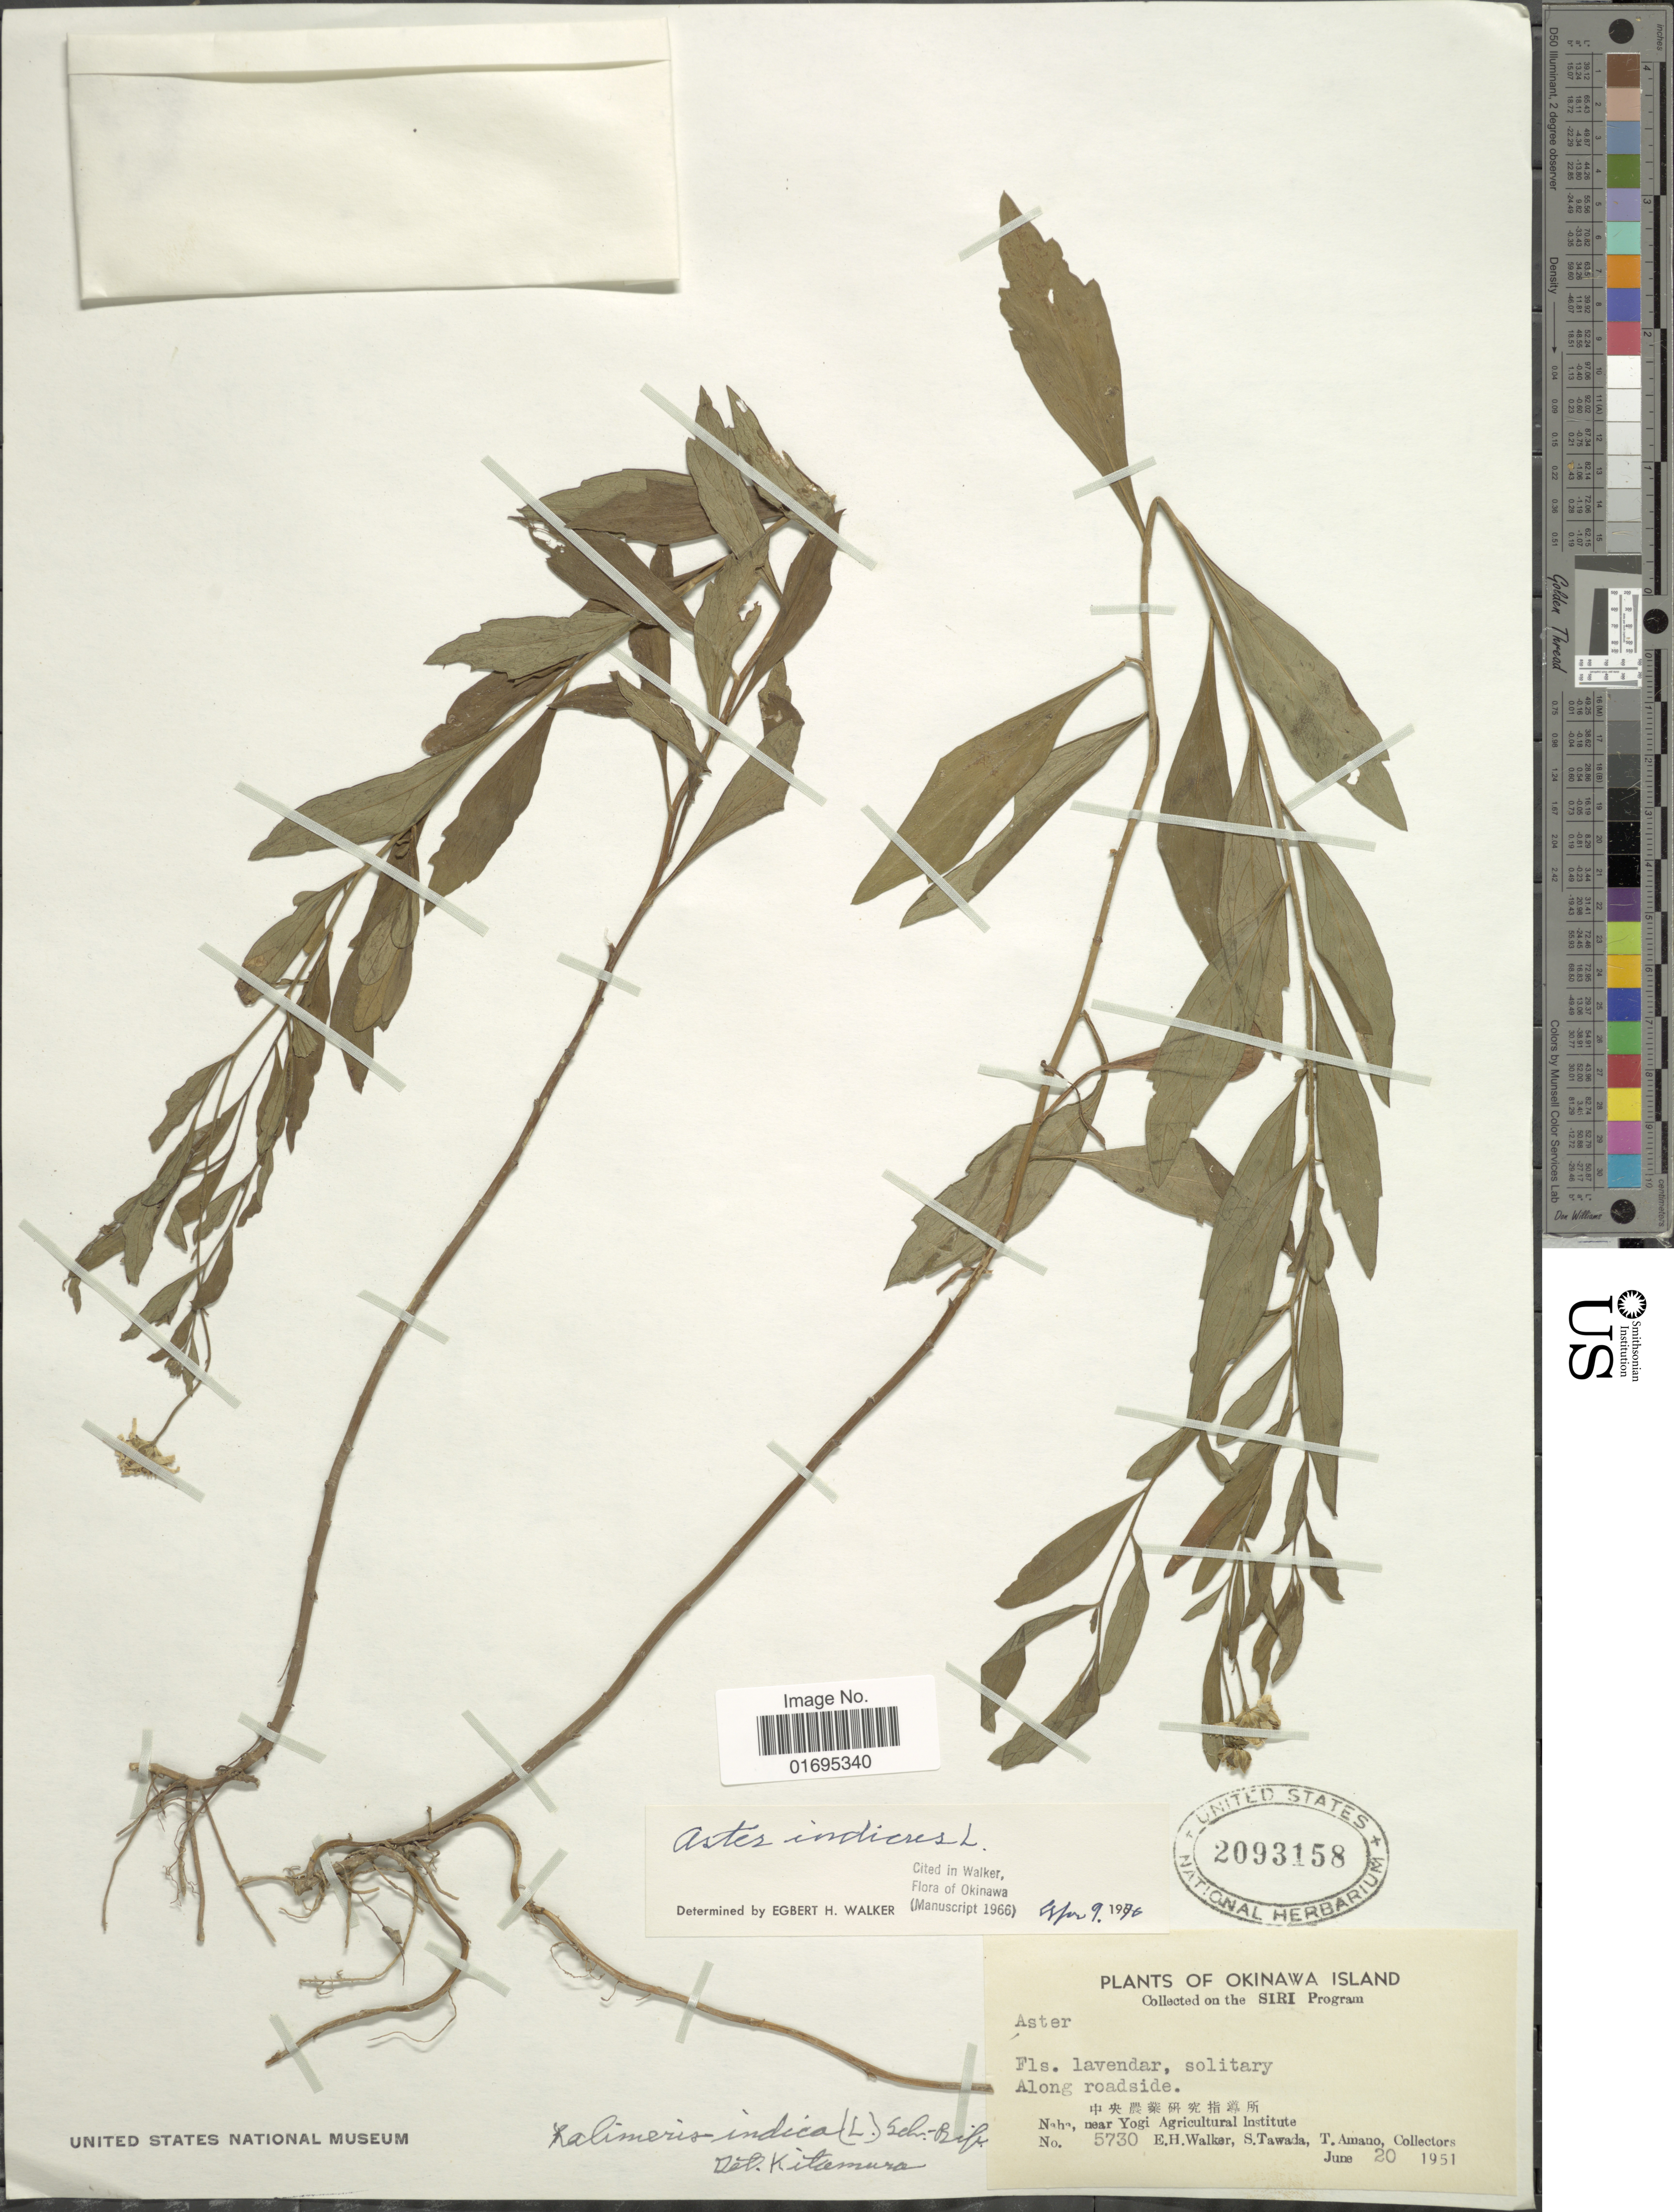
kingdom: Plantae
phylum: Tracheophyta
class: Magnoliopsida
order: Asterales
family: Asteraceae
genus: Kalimeris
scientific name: Kalimeris indica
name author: (L.) Sch. Bip.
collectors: E. H. Walker, S. Tawada & T. Amano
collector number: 5730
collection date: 1951-06-20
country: Japan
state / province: Okinawa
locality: Okinawa Island, SIRI program, along roadside, Naha, near Yogi Agricultural Institute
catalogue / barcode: US 2093158